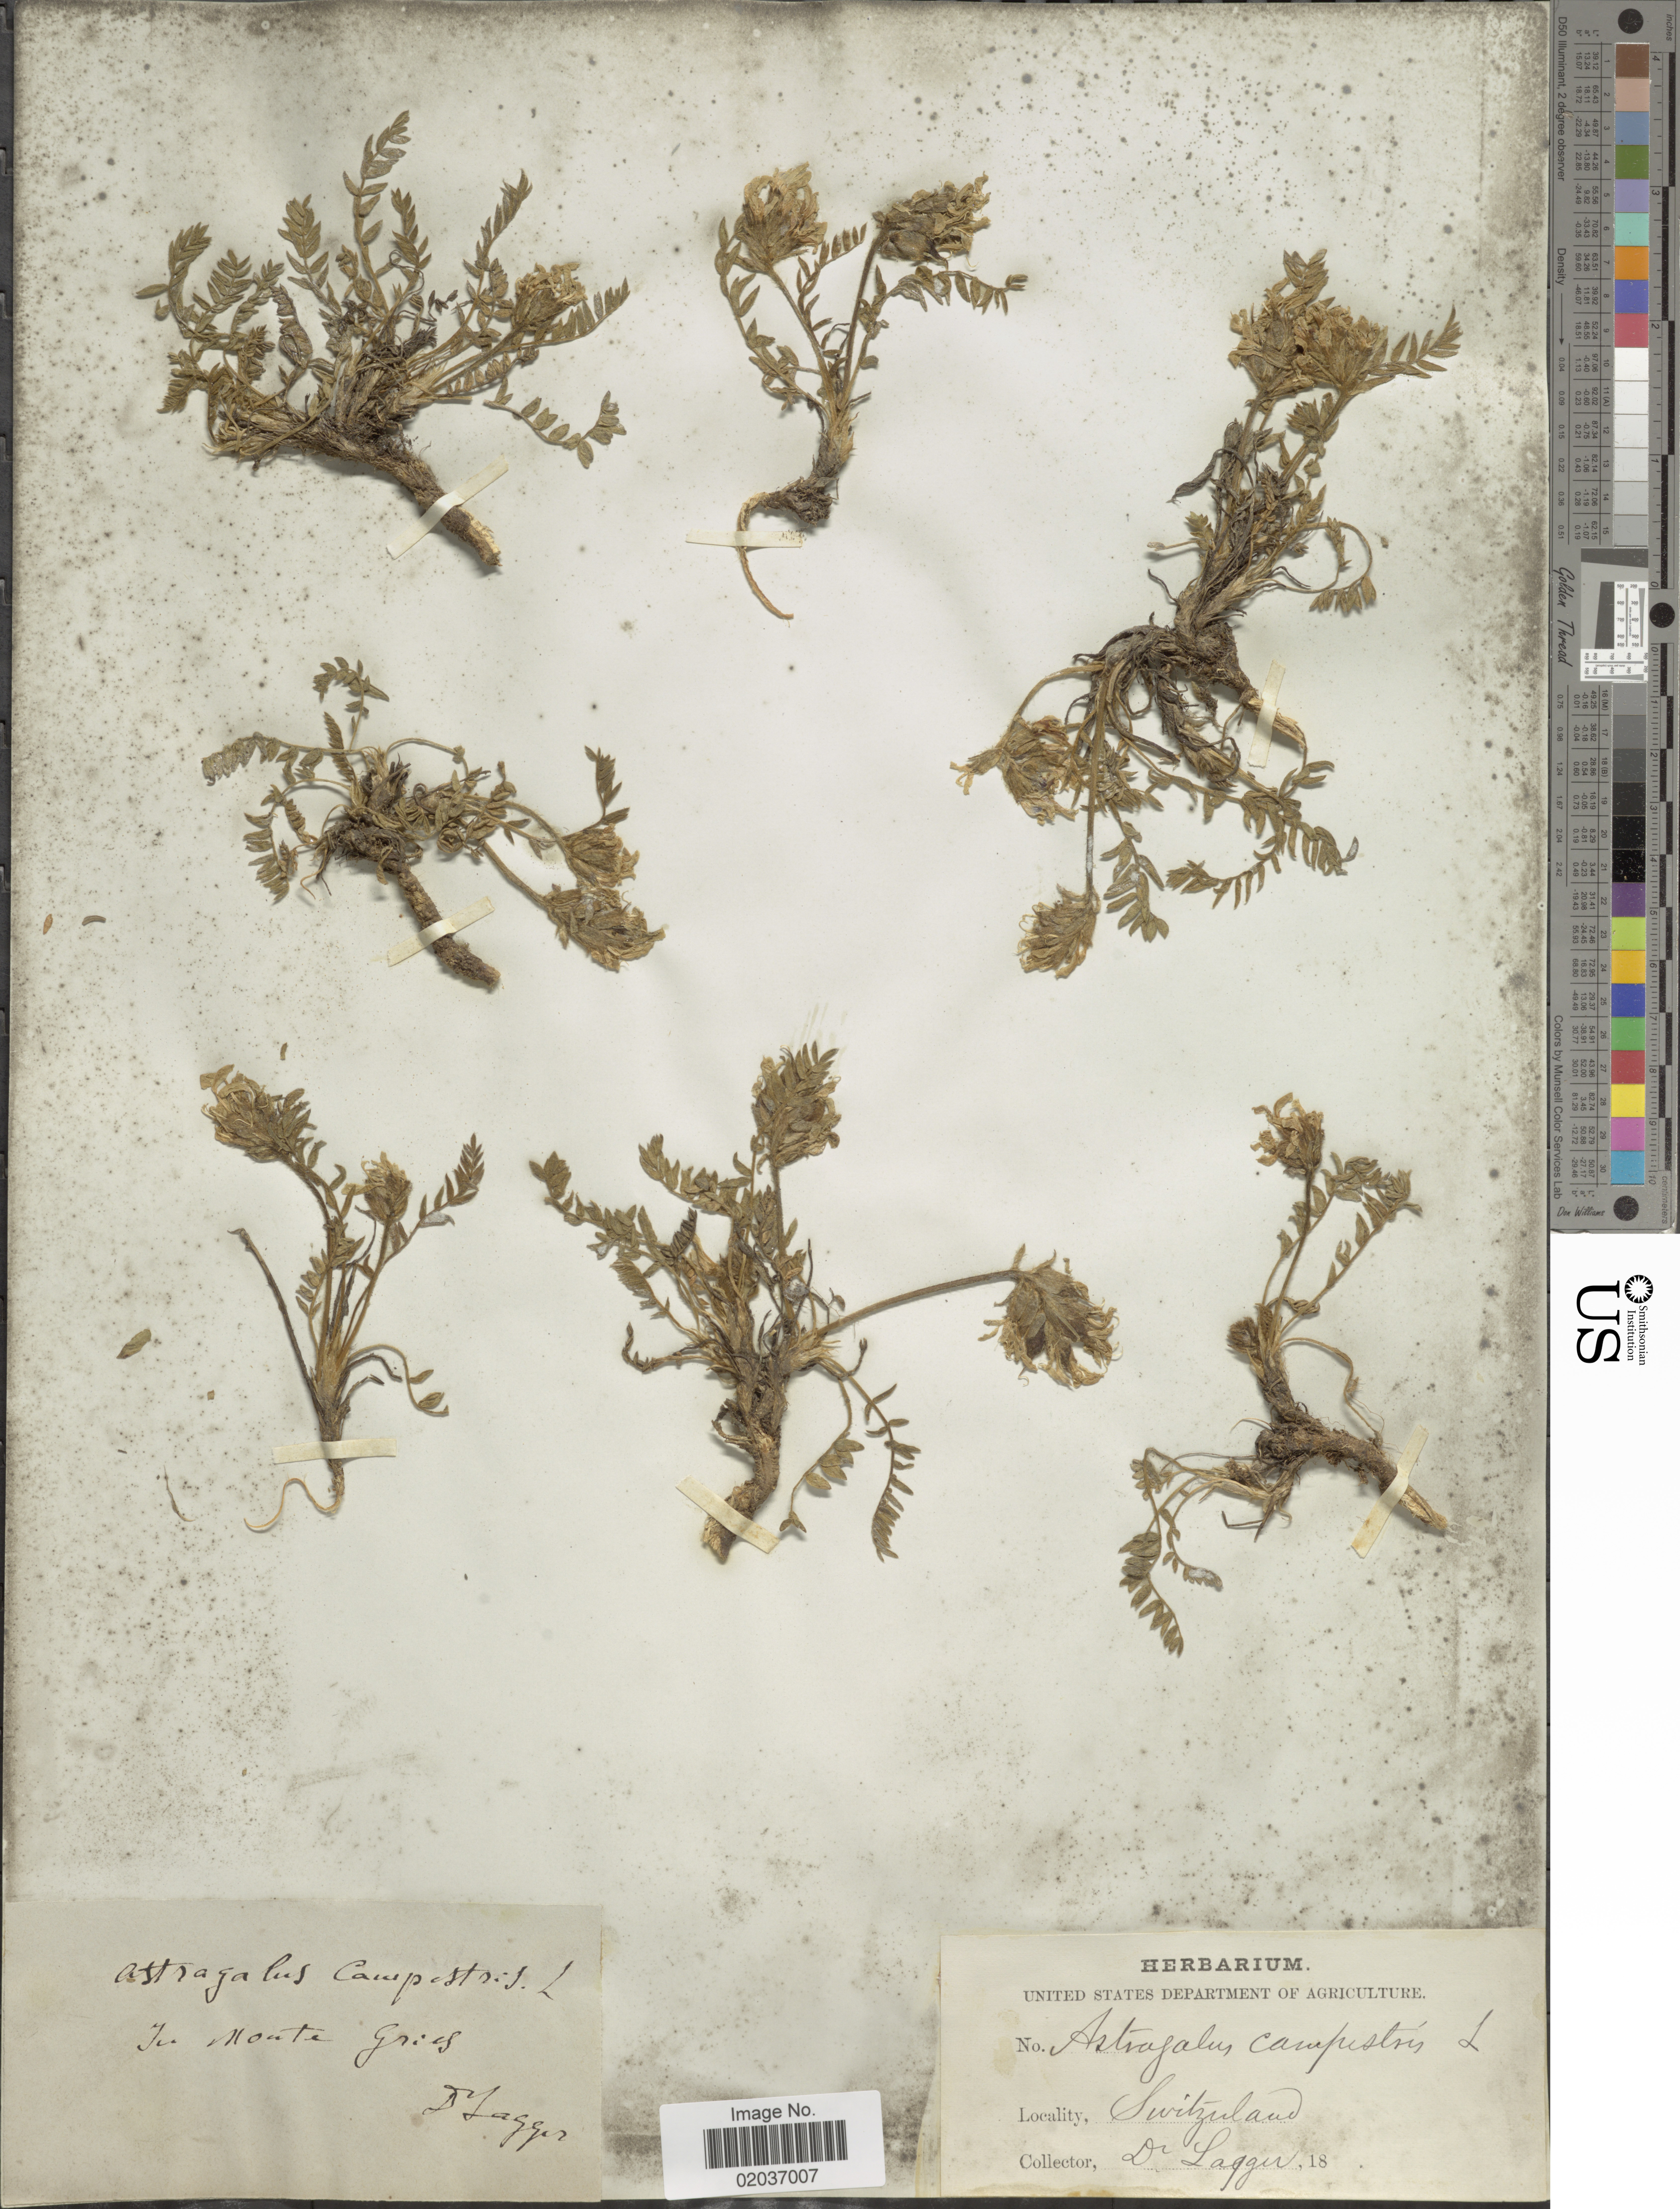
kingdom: Plantae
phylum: Tracheophyta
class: Magnoliopsida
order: Fabales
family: Fabaceae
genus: Astragalus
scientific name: Astragalus campestris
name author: L.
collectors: F. J. Lagger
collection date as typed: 18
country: Switzerland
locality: In Monte Gries.